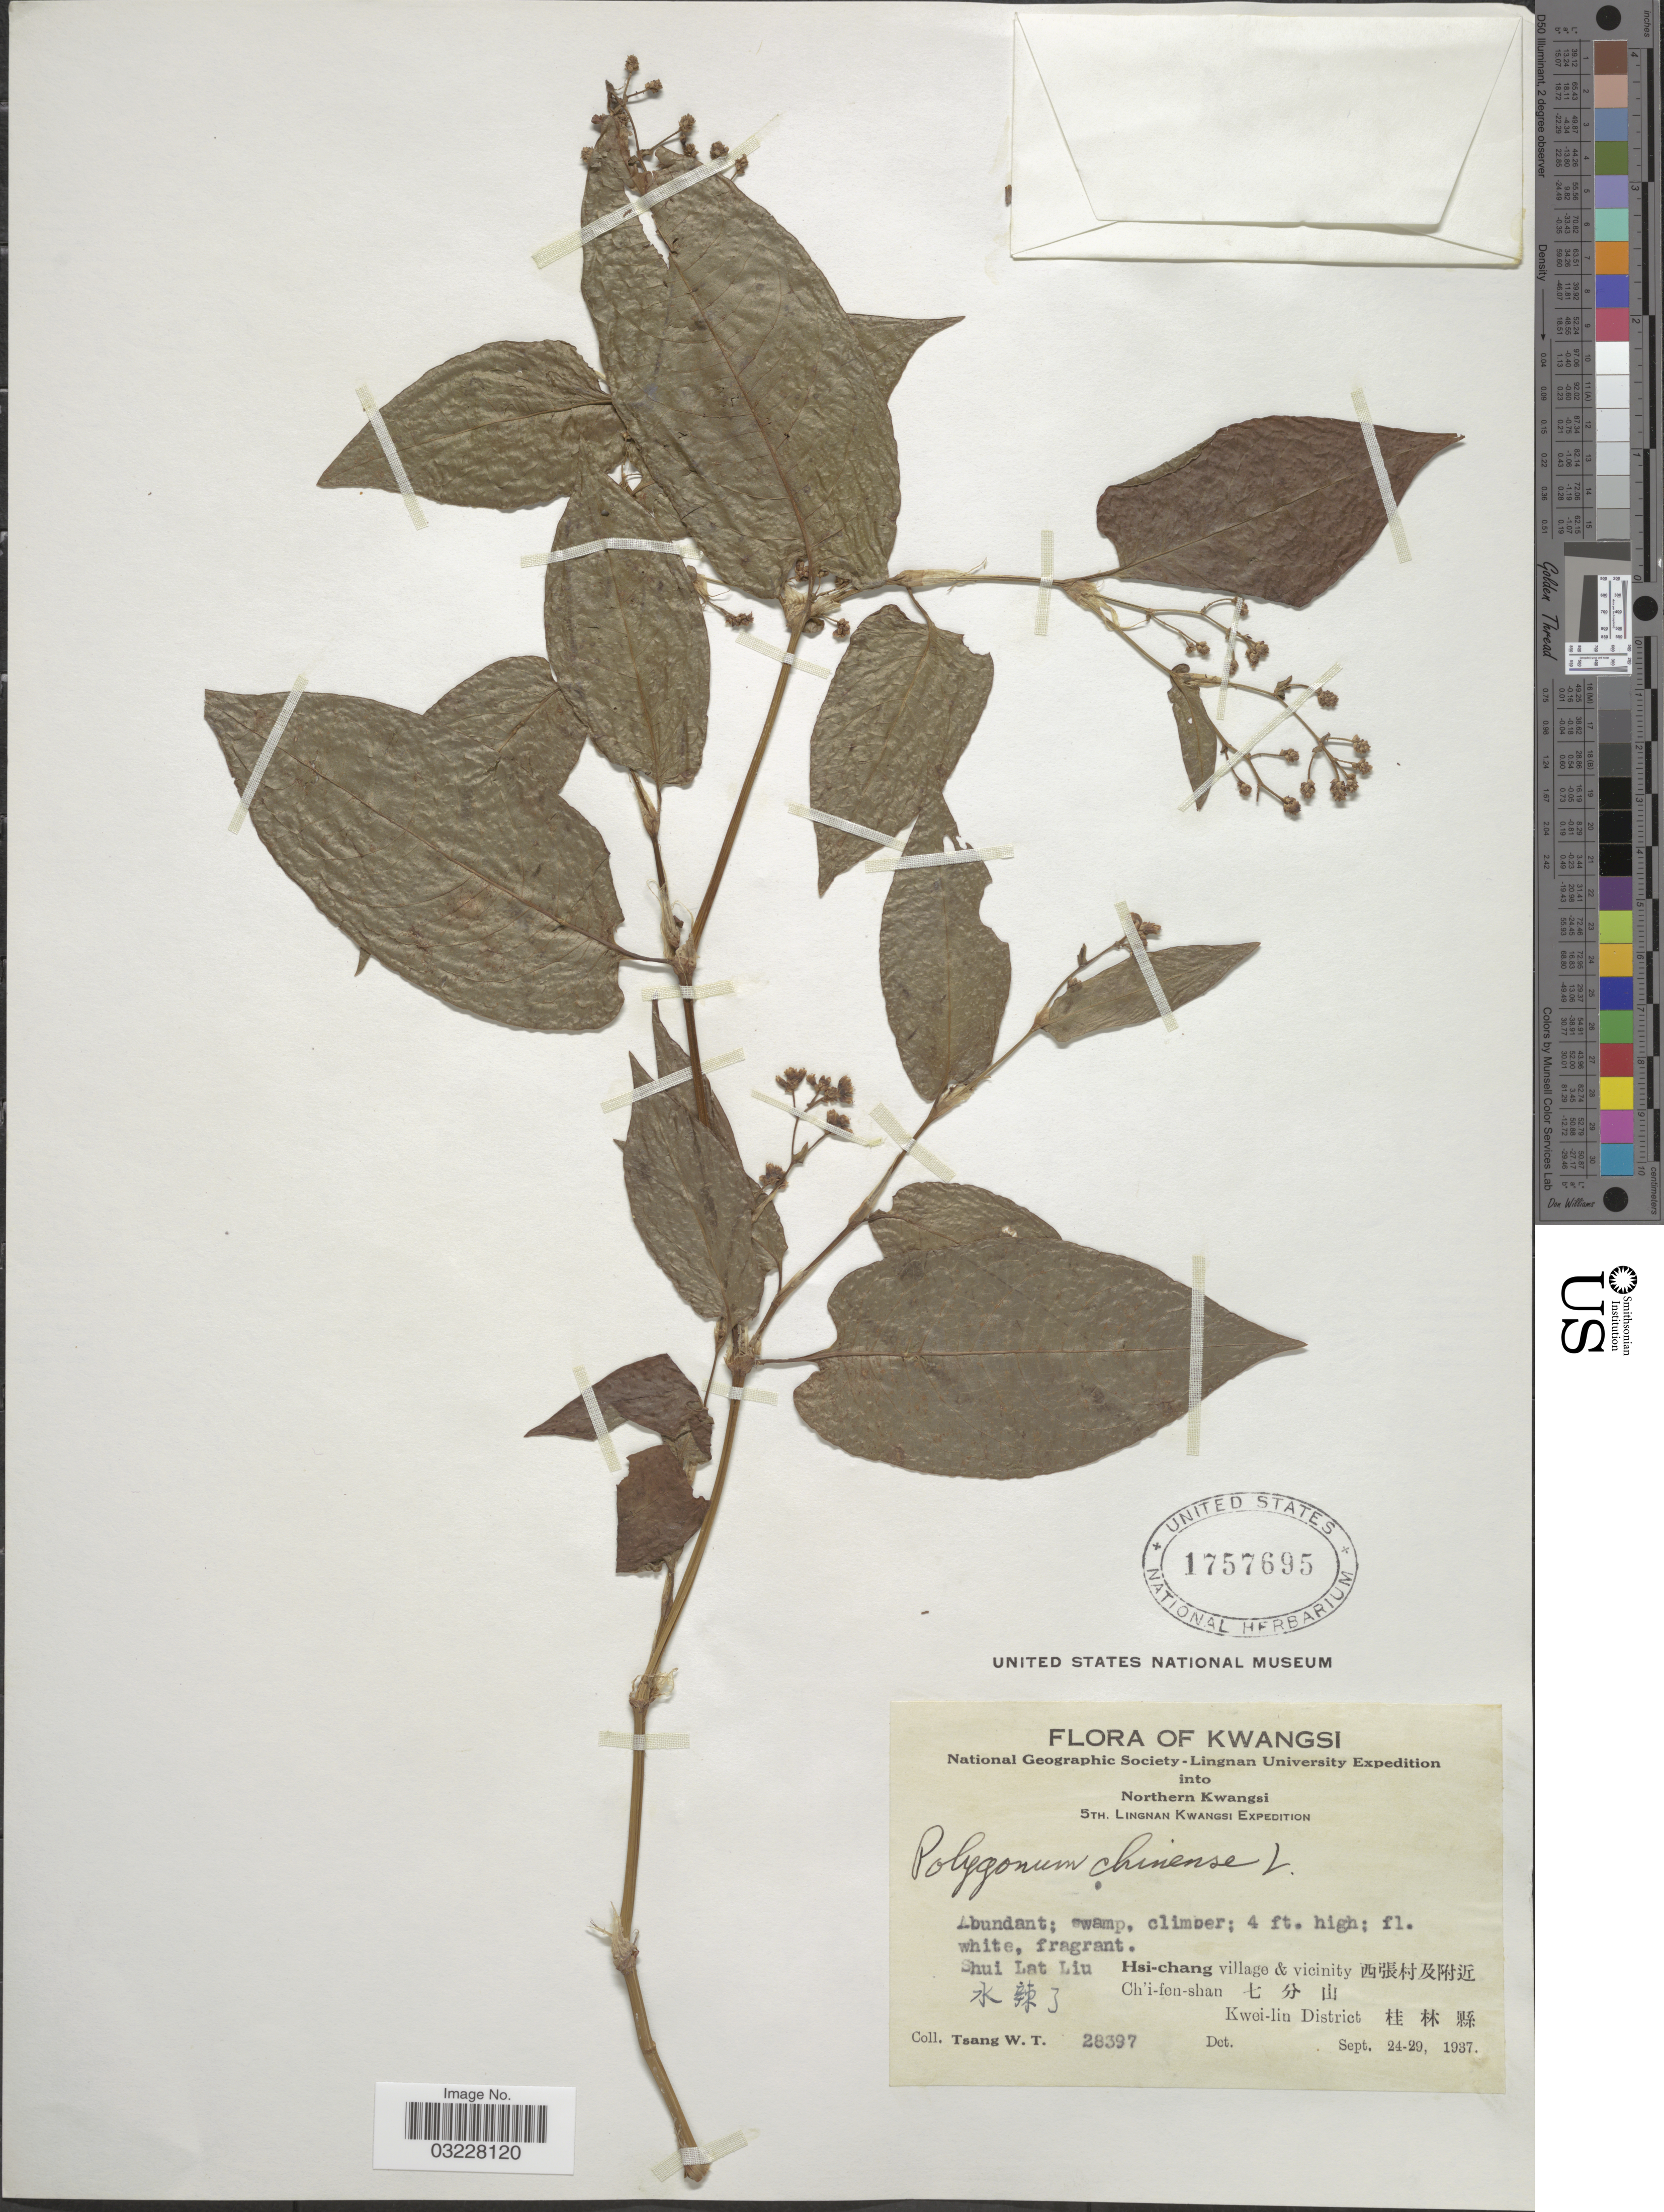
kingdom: Plantae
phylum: Tracheophyta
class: Magnoliopsida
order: Caryophyllales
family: Polygonaceae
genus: Polygonum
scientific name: Polygonum chinense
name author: L.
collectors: W. T. Tsang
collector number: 28397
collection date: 1937-09-24/1937-09-29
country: China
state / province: Guangxi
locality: Kwangsi, Northern Kwangsi. Shui Lat Liu. Hsi-chang village & vicinity X. Ch'i-fen-shan X. Kwei-lin District X.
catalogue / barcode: US 1757695